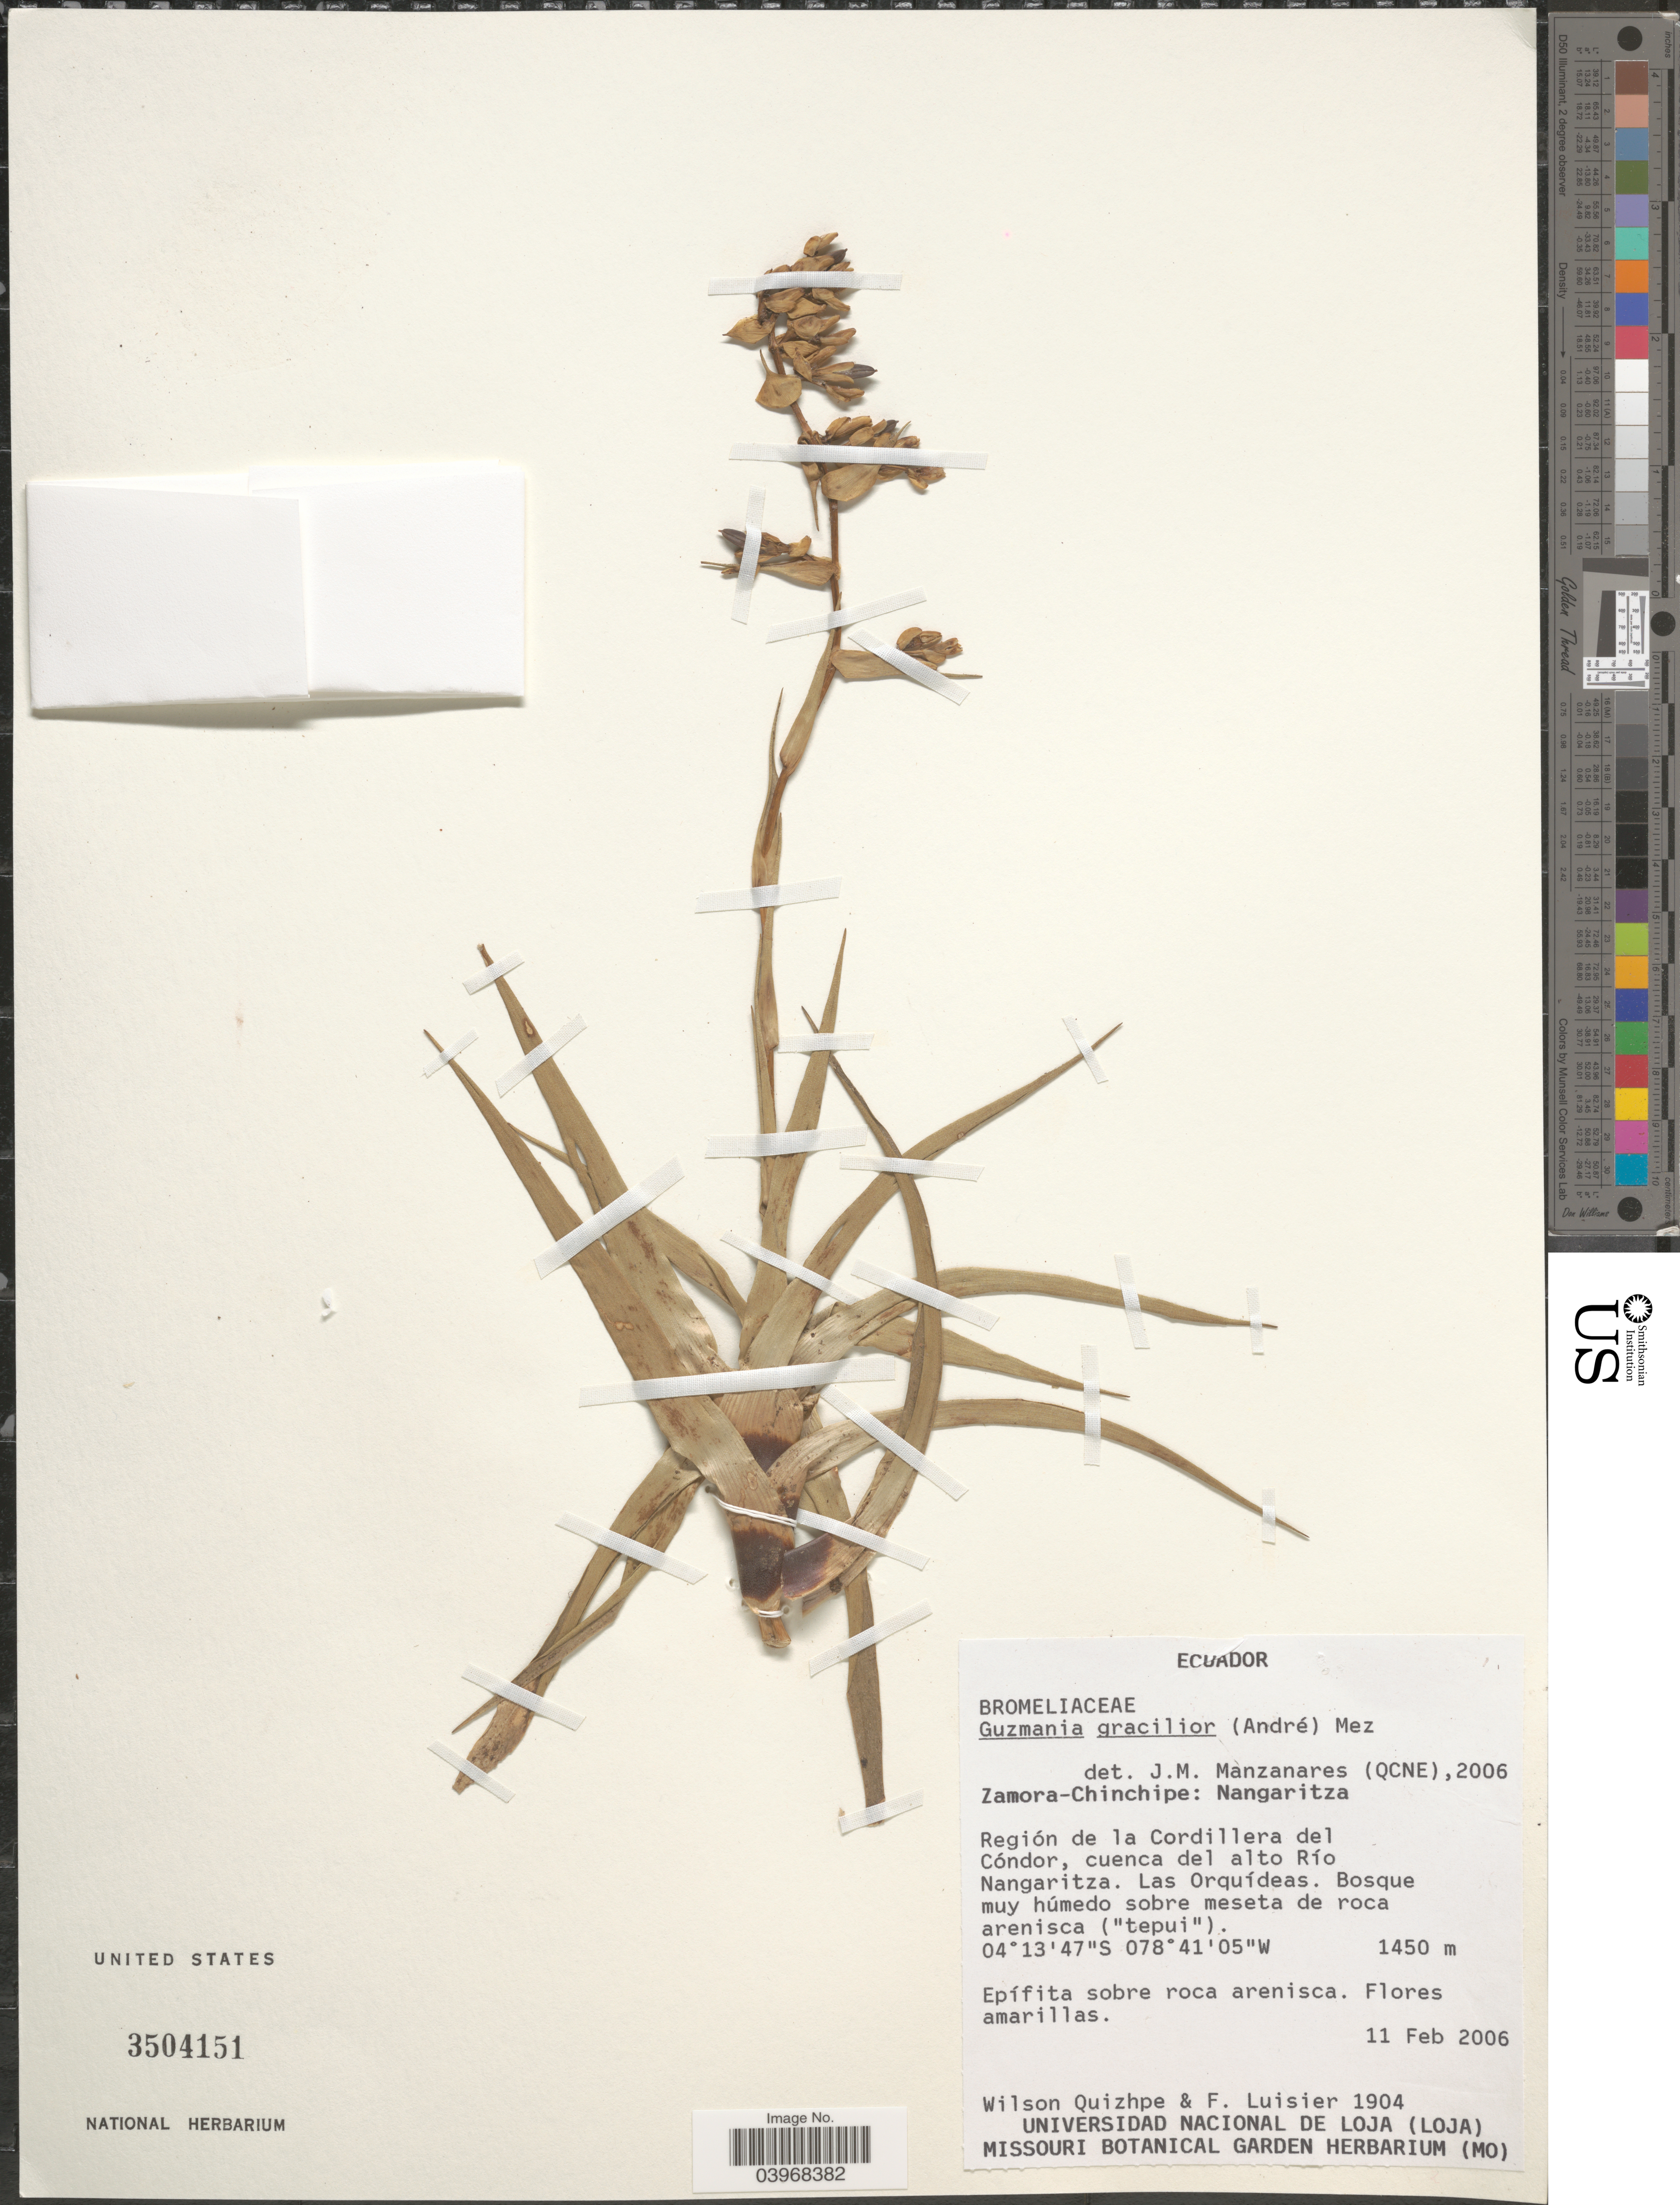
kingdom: Plantae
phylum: Tracheophyta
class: Liliopsida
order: Poales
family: Bromeliaceae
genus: Guzmania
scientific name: Guzmania gracilior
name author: (André) Mez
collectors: W. Quizhpe & F. Luisier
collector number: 1904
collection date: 2006-02-11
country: Ecuador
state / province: Zamora-Chinchipe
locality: Nangaritza. Región de la Cordillera del Cóndor, cuenca del alto Río Nangaritza. Las Orquídeas.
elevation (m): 1450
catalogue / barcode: US 3504151